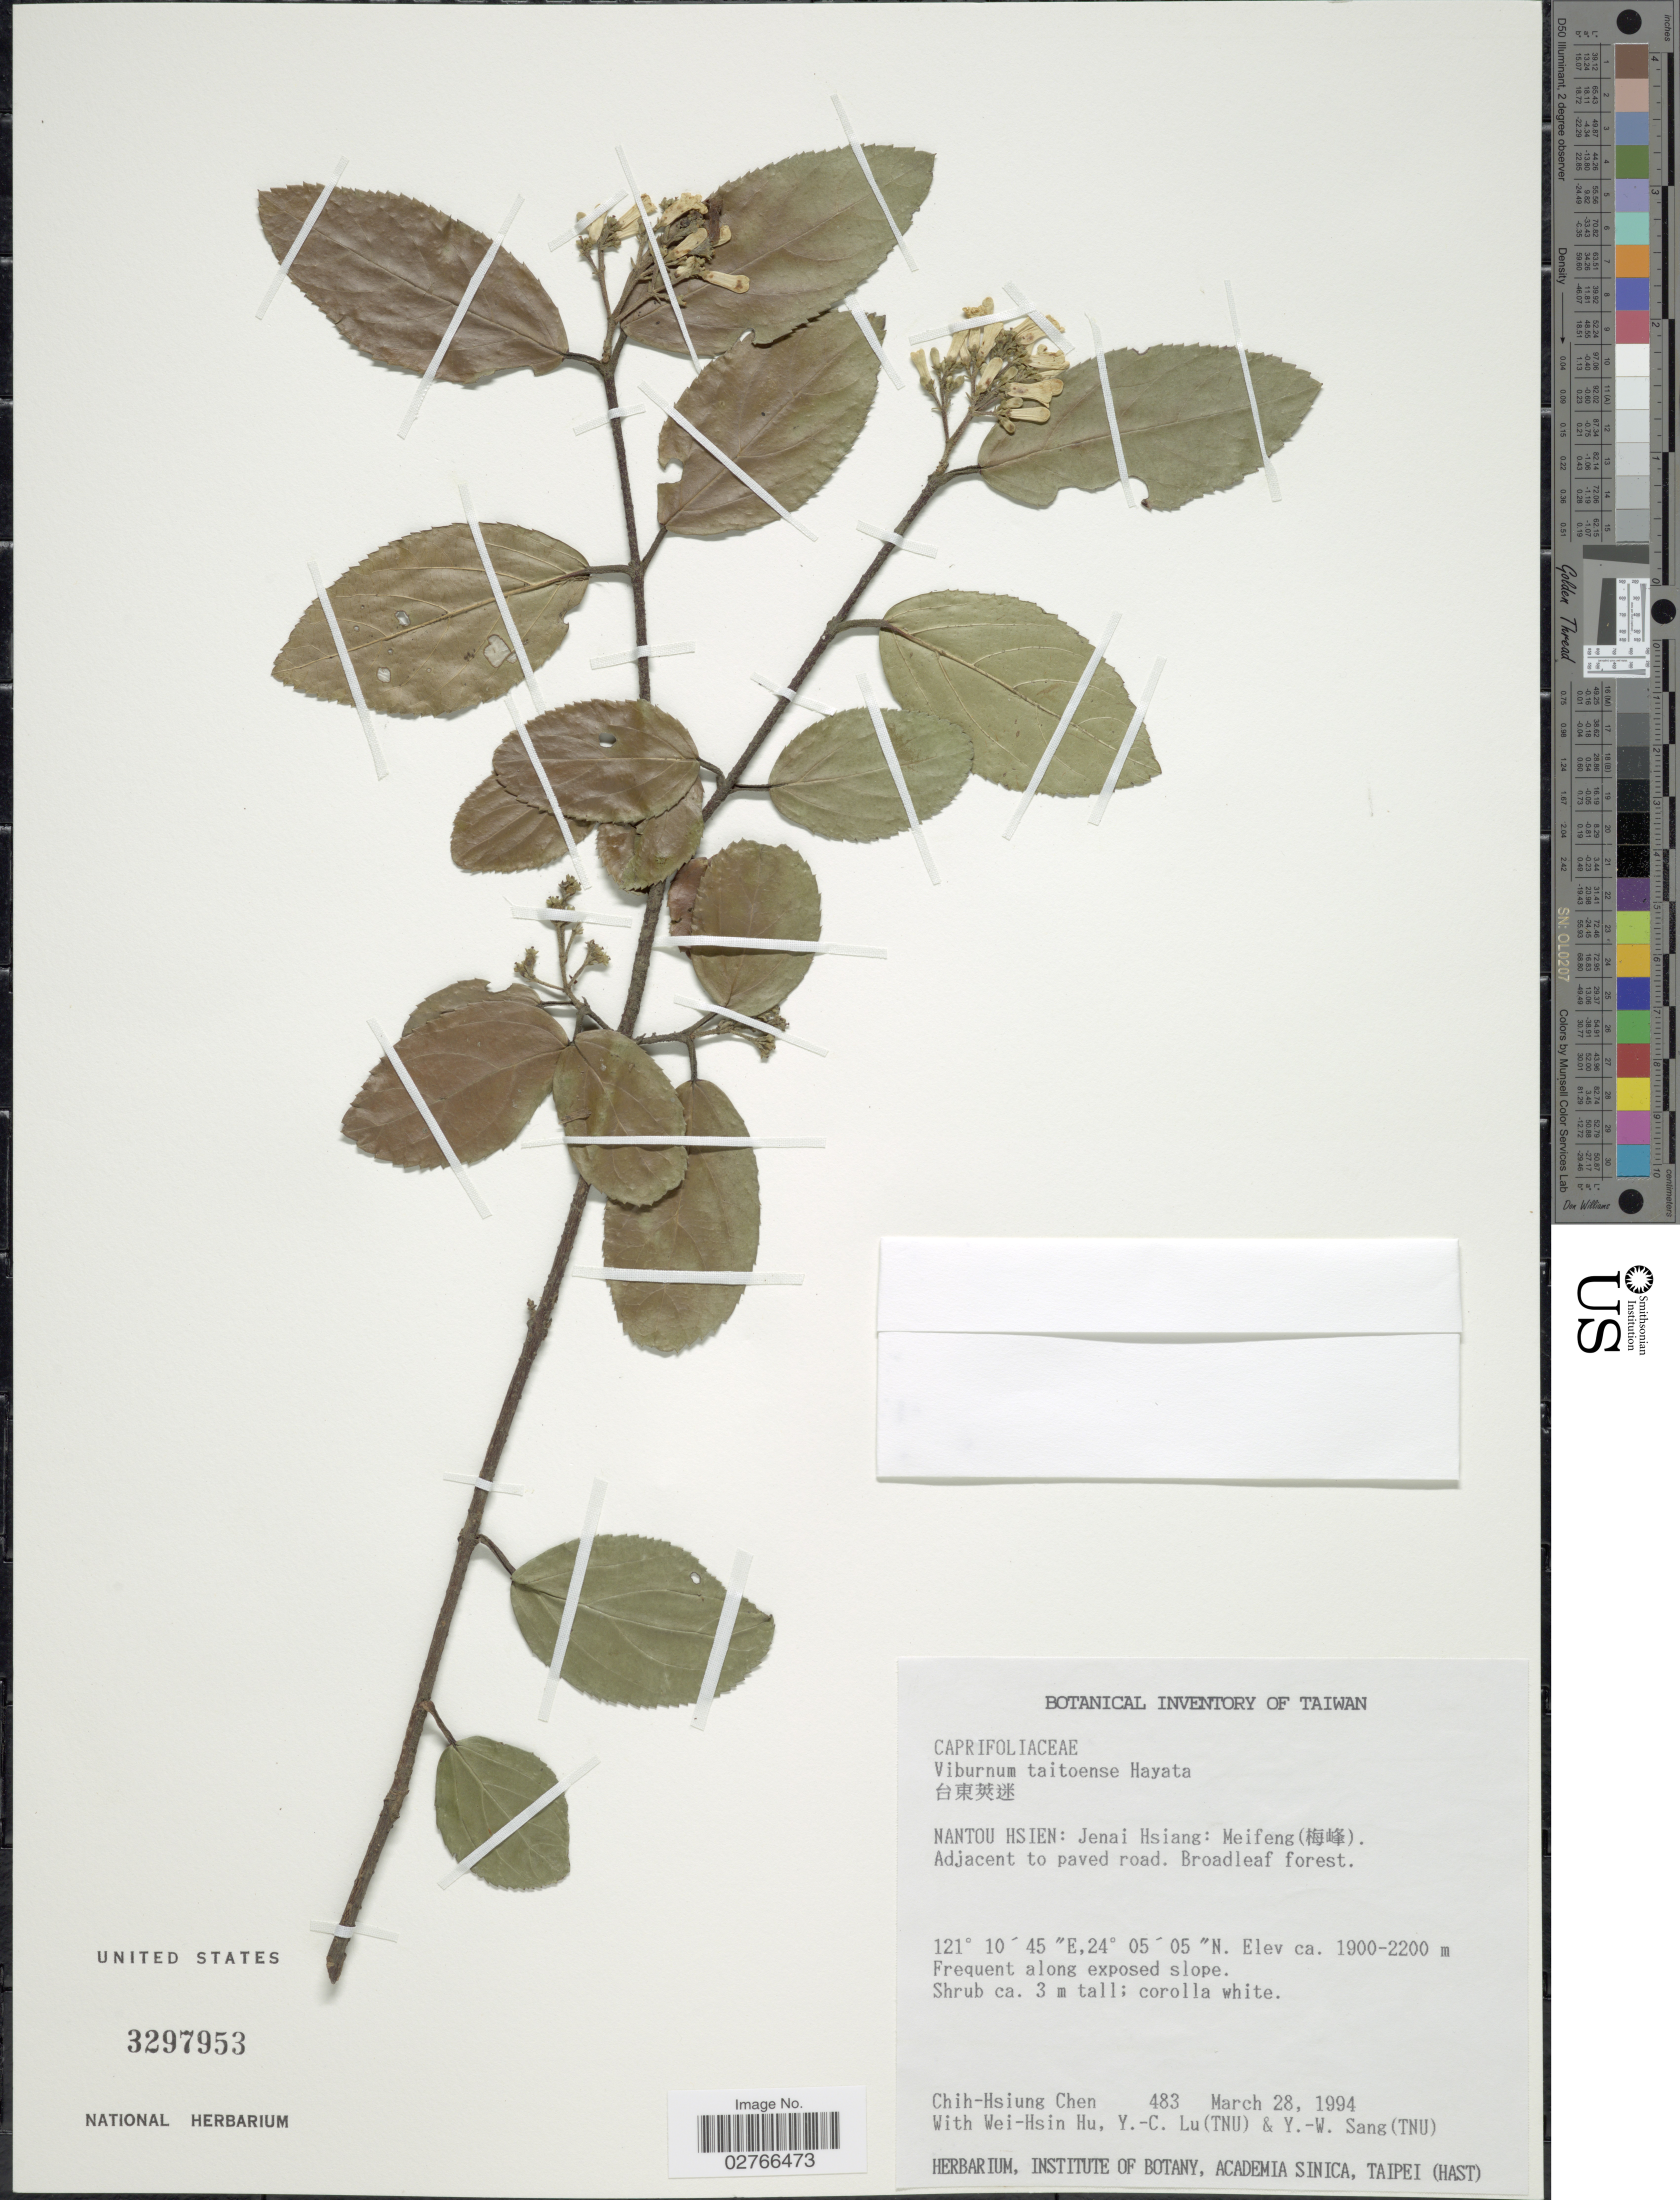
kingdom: Plantae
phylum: Tracheophyta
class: Magnoliopsida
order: Dipsacales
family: Viburnaceae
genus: Viburnum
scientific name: Viburnum taitoense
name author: Hayata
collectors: C.-H. Chen, W. H. Hu, Y. C. Lu & Y. Sang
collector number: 483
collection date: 1994-03-28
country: Taiwan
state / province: Nantou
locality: Nantou Hsien, Jenai Hsiang: Meifeng (X).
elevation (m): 1900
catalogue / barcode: US 3297953